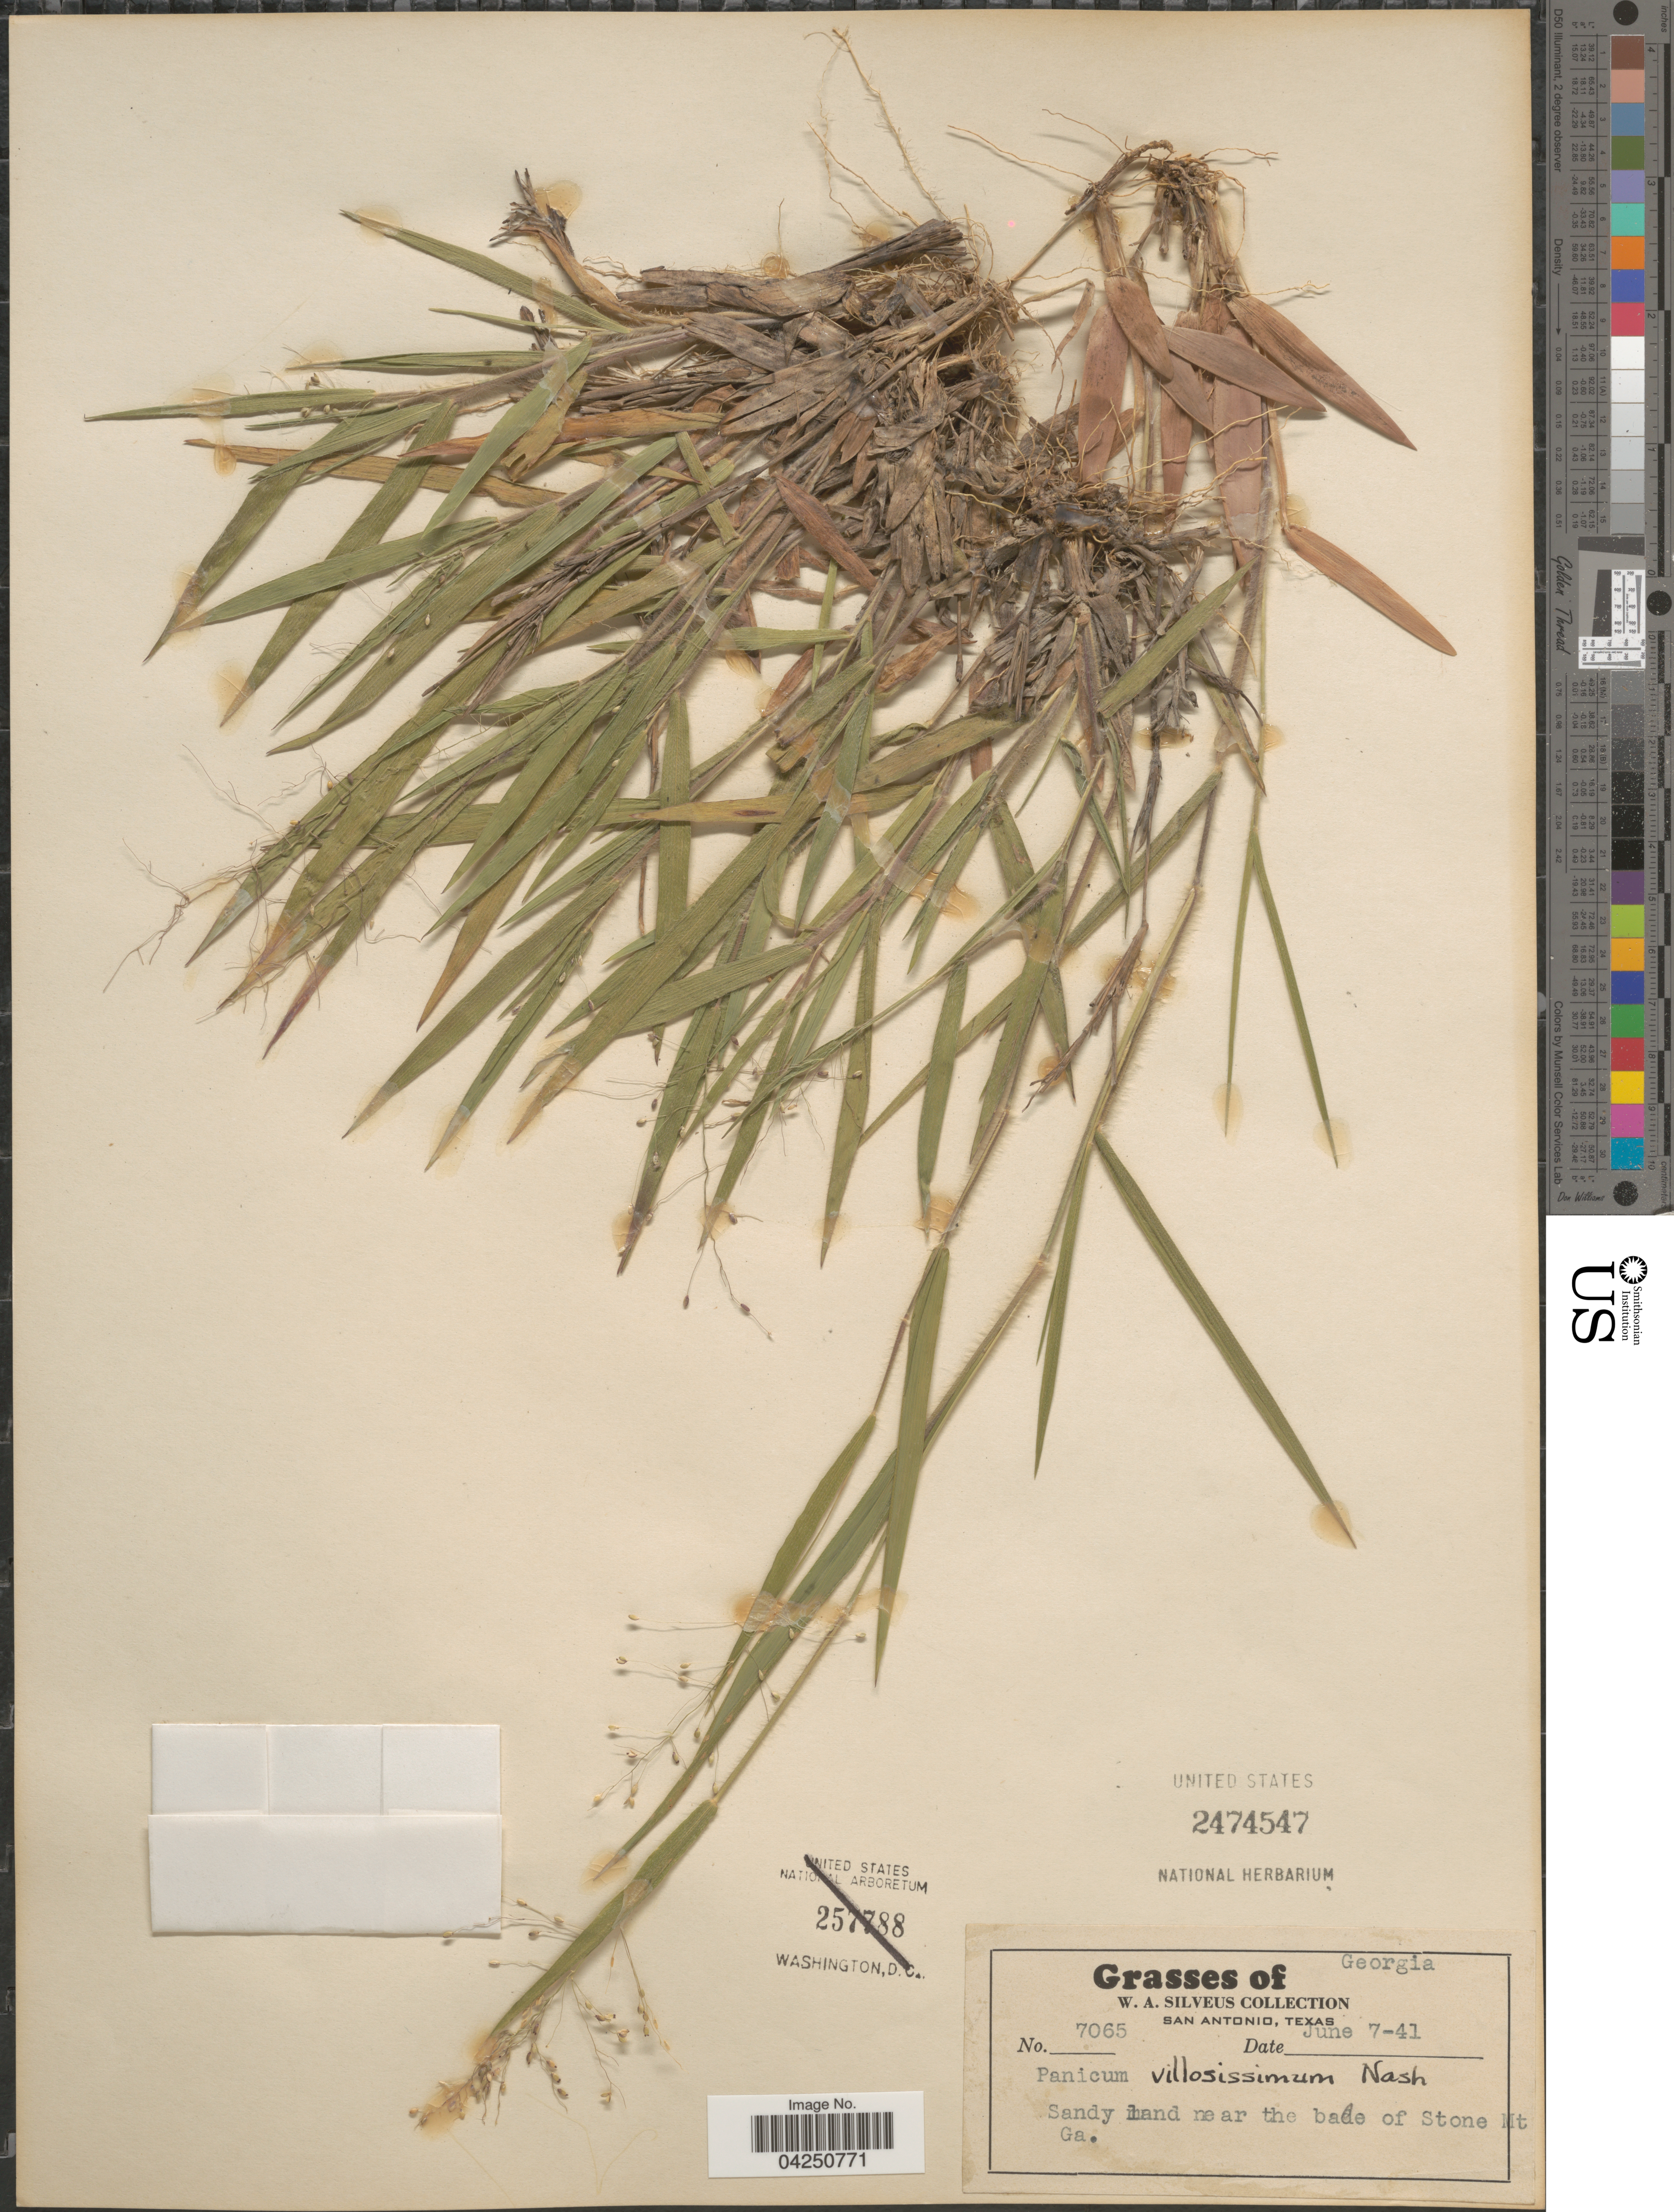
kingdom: Plantae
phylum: Tracheophyta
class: Liliopsida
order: Poales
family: Poaceae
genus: Dichanthelium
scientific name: Dichanthelium acuminatum var. acuminatum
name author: (Sw.) Gould & C.A. Clark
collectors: W. Silveus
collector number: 7065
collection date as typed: Transcribed d/m/y: 7/6/41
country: United States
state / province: Georgia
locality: Sandy land near the base of Stone Mt.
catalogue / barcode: US 2474547